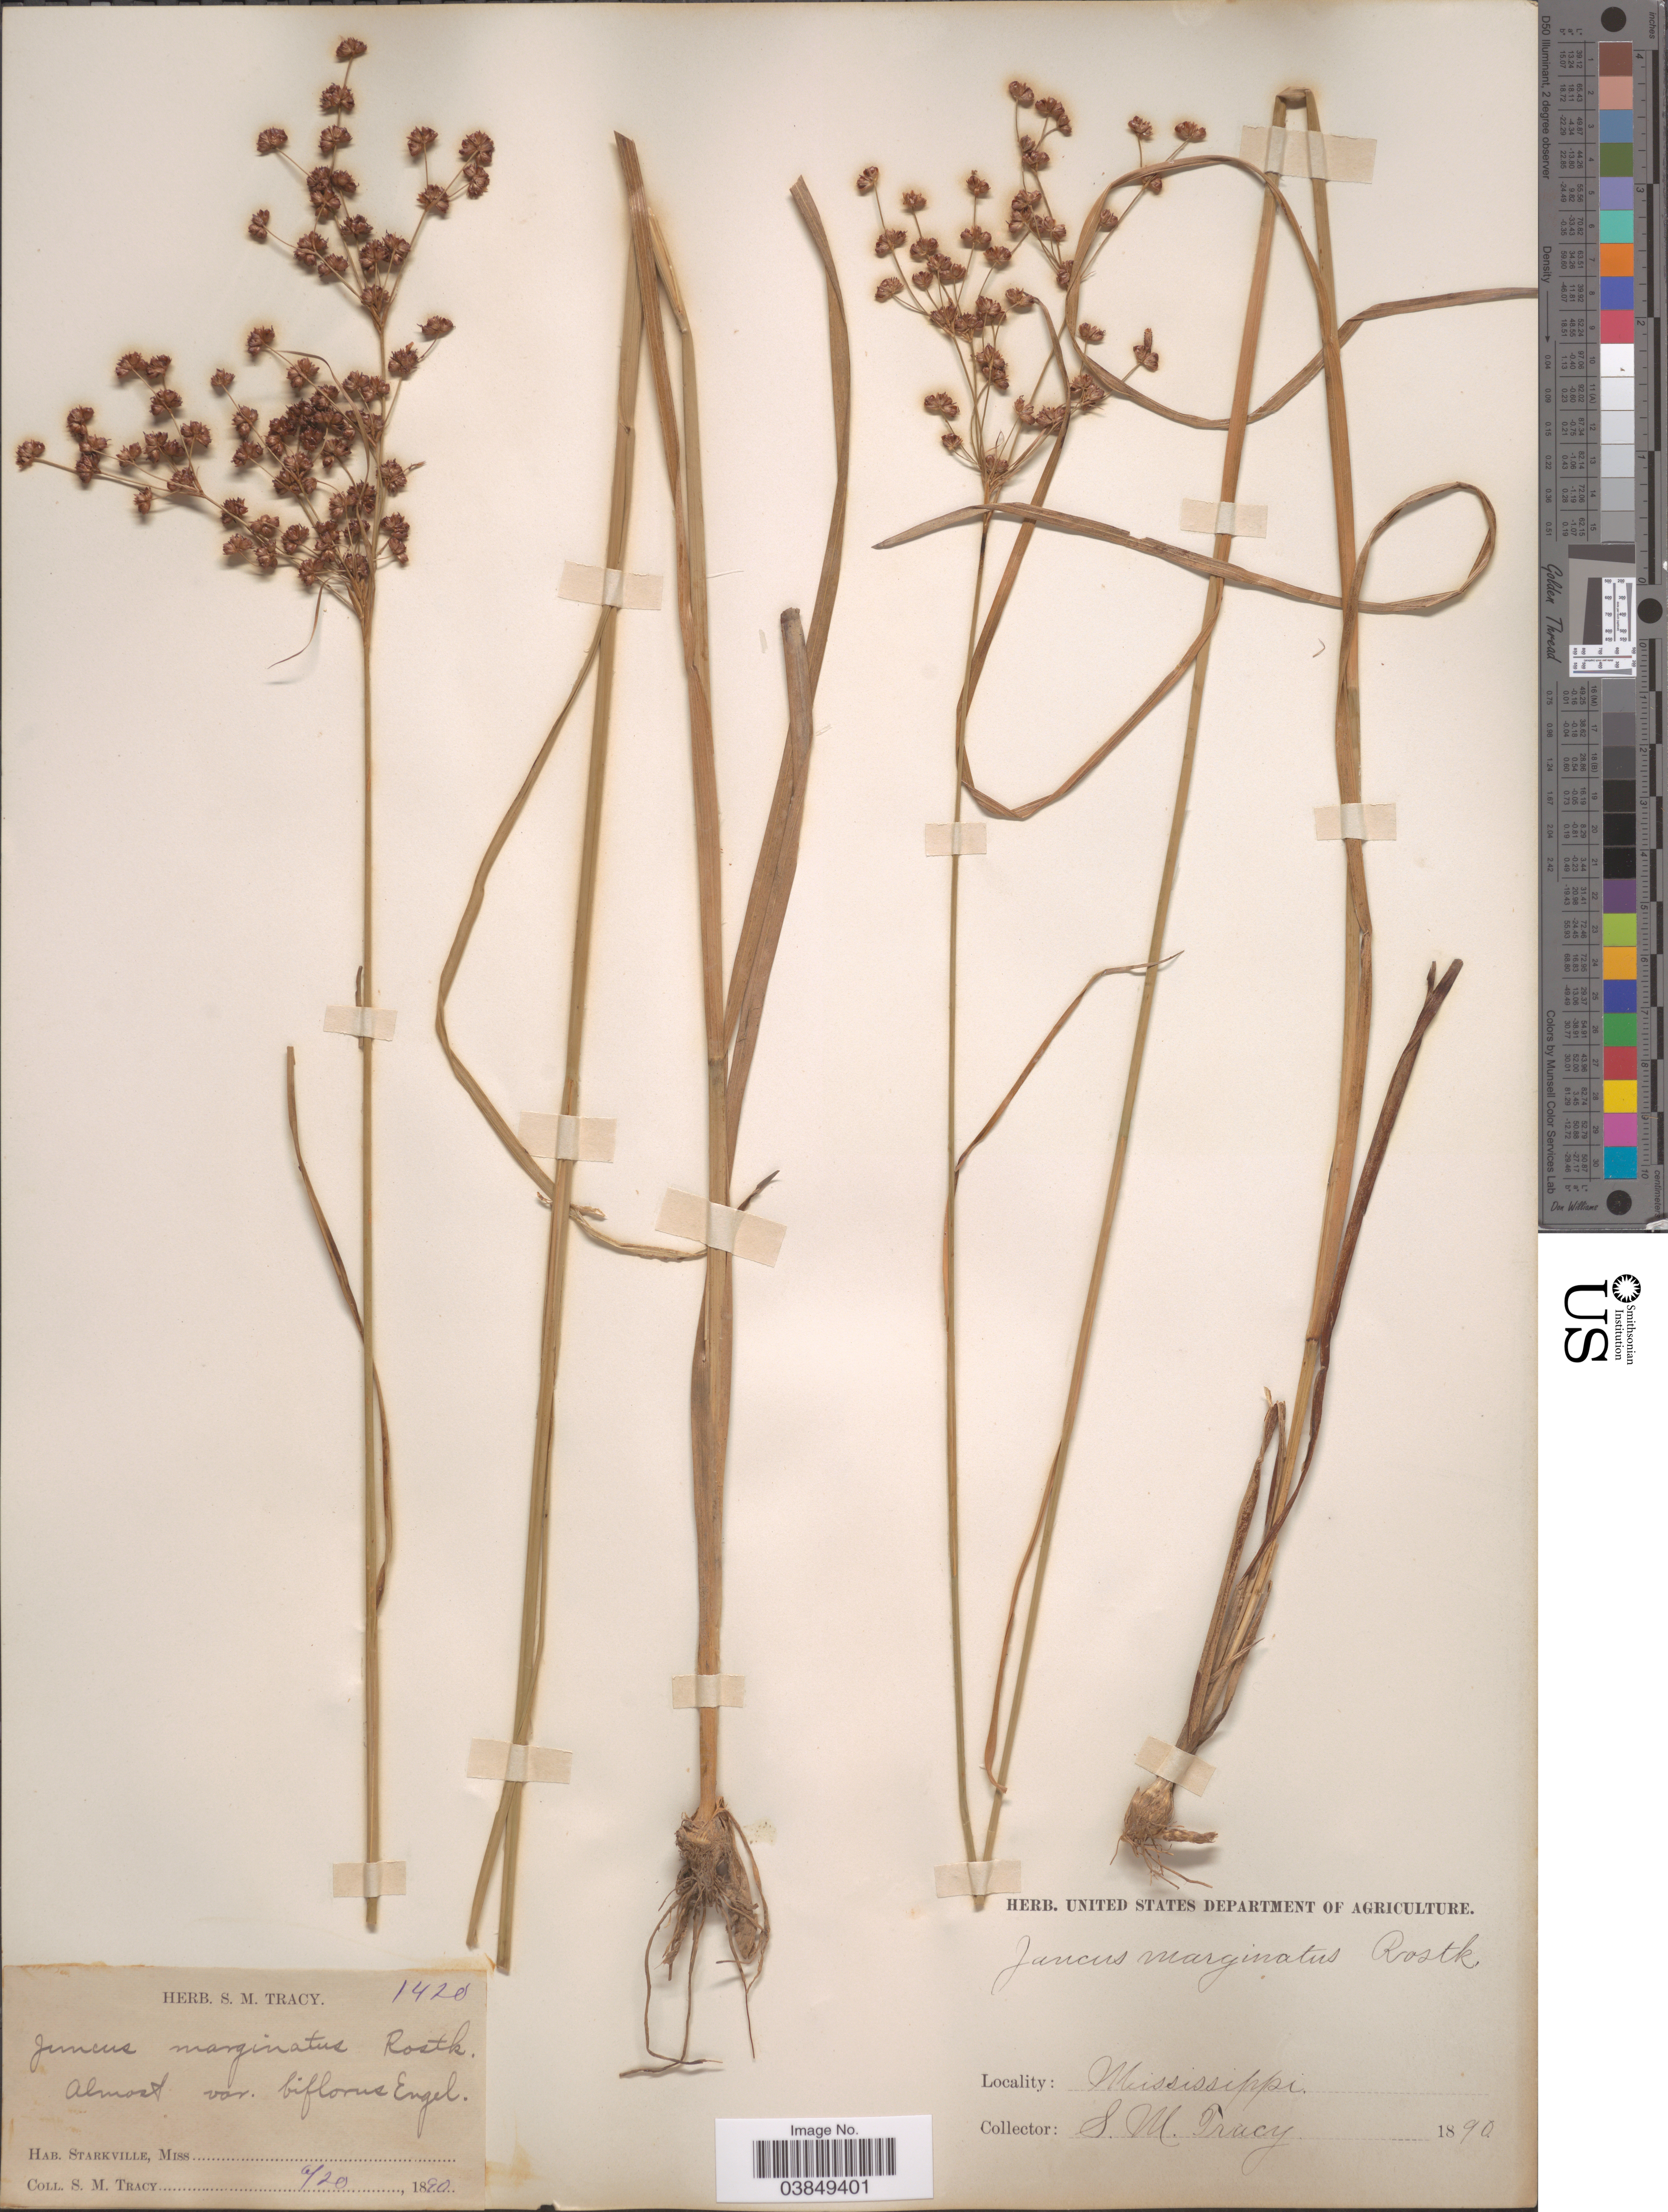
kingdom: Plantae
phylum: Tracheophyta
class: Liliopsida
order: Poales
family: Juncaceae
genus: Juncus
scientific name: Juncus aristulatus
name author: Michx.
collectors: S. M. Tracy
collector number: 1420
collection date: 1890-06-20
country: United States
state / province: Mississippi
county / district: Oktibbeha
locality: Starkville.